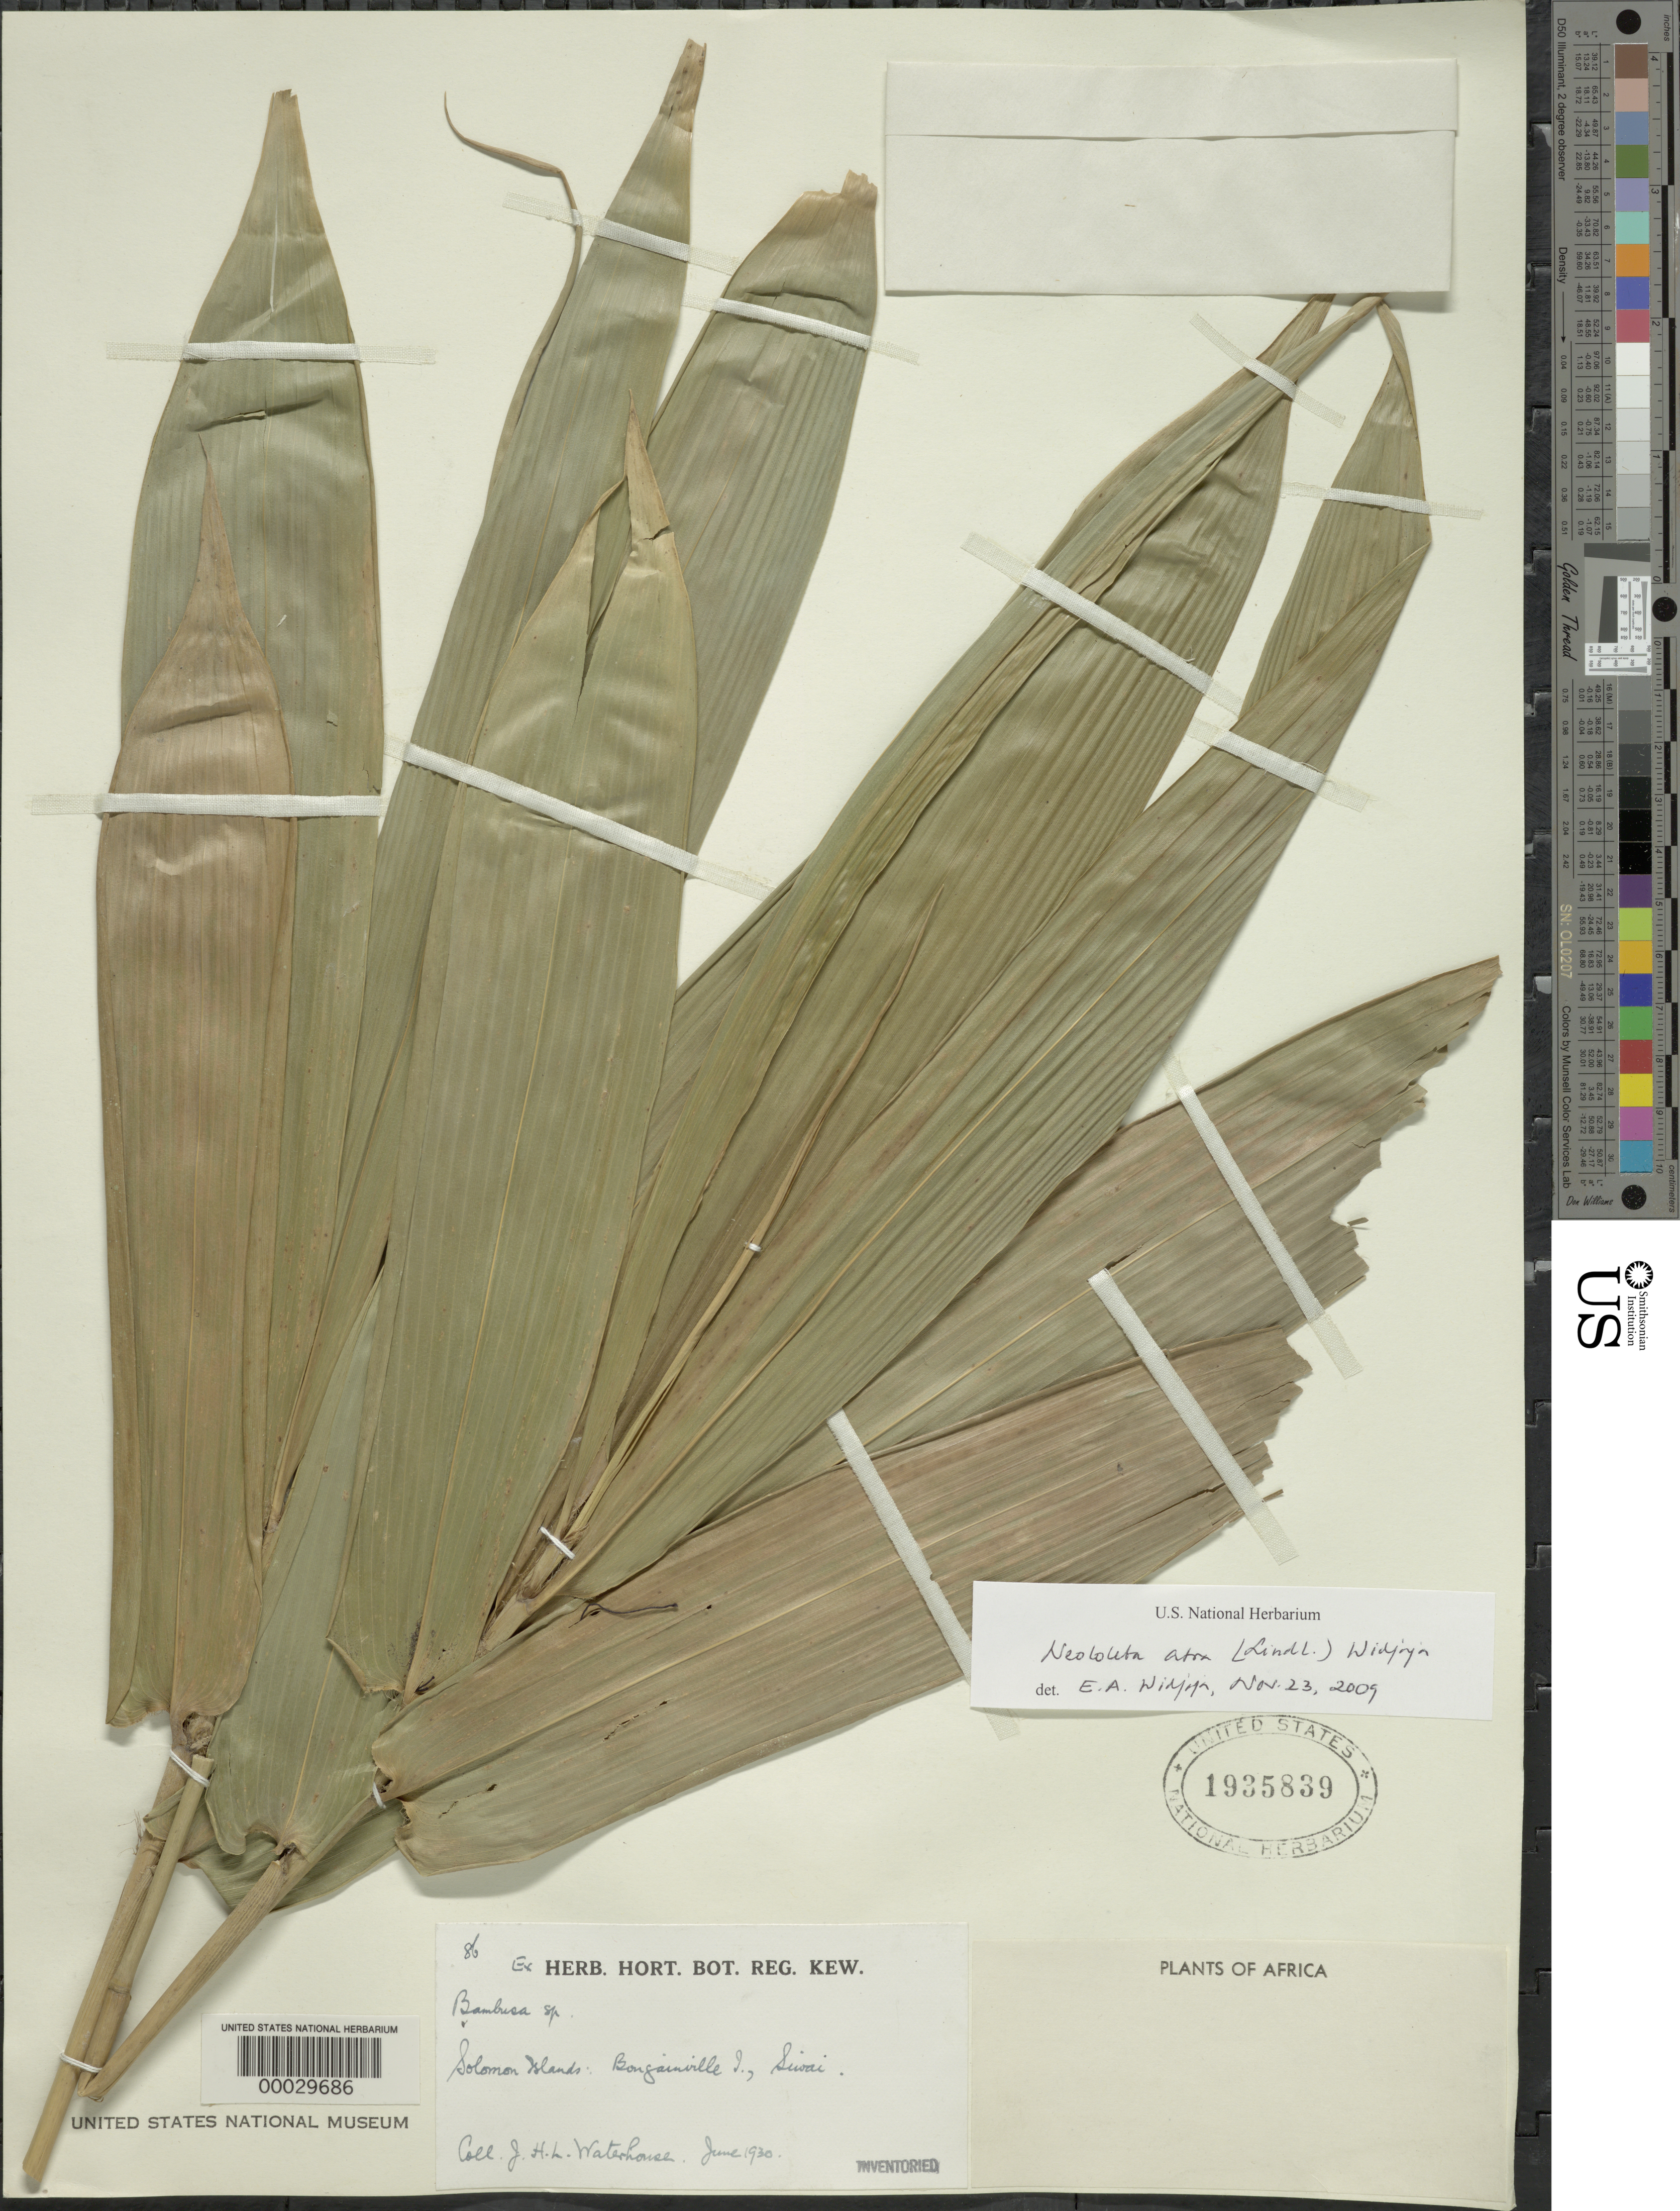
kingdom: Plantae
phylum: Tracheophyta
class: Liliopsida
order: Poales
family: Poaceae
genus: Neololeba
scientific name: Neololeba atra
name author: (Lindl.) Widjaja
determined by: Widjaja, E. A.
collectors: J. Waterhouse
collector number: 86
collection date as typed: Jun 1930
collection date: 1930-06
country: Papua New Guinea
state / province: Bougainville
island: Bougainville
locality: Siwai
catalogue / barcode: US 1935839